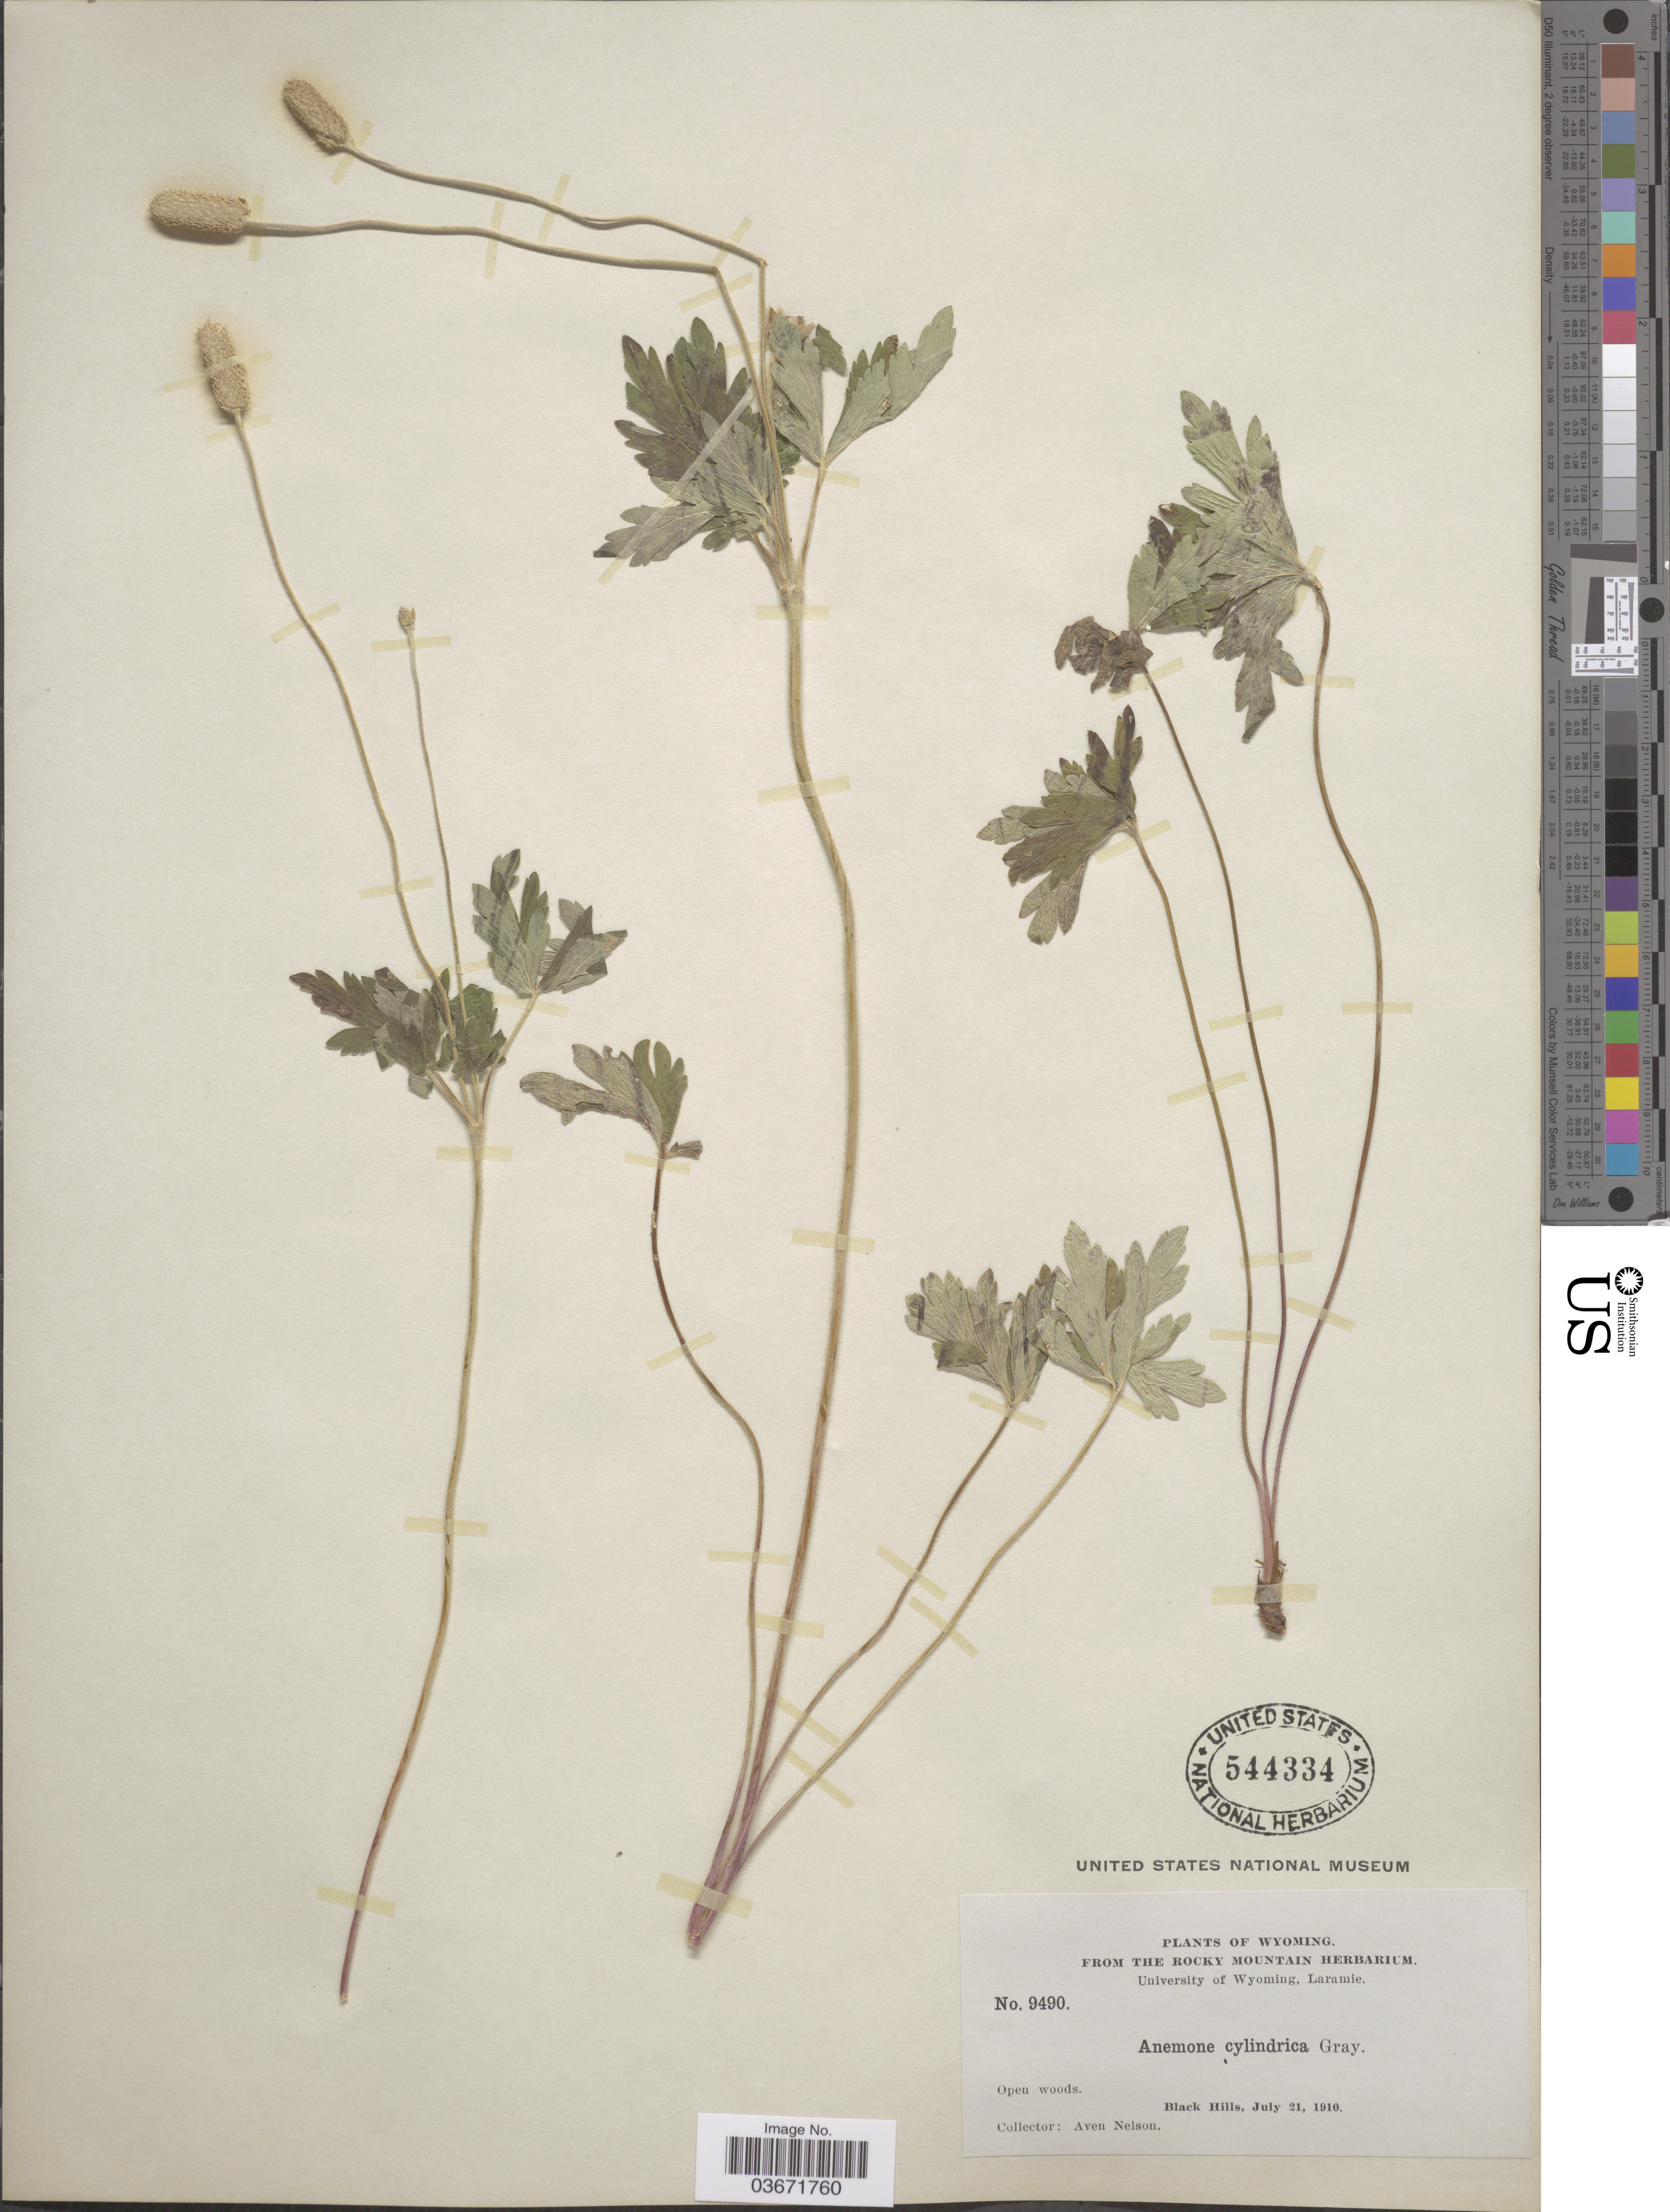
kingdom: Plantae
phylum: Tracheophyta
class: Magnoliopsida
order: Ranunculales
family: Ranunculaceae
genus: Anemone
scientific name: Anemone cylindrica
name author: A. Gray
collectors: A. Nelson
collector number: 9490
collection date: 1910-07-21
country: United States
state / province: Wyoming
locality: Black Hills.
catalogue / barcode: US 544334